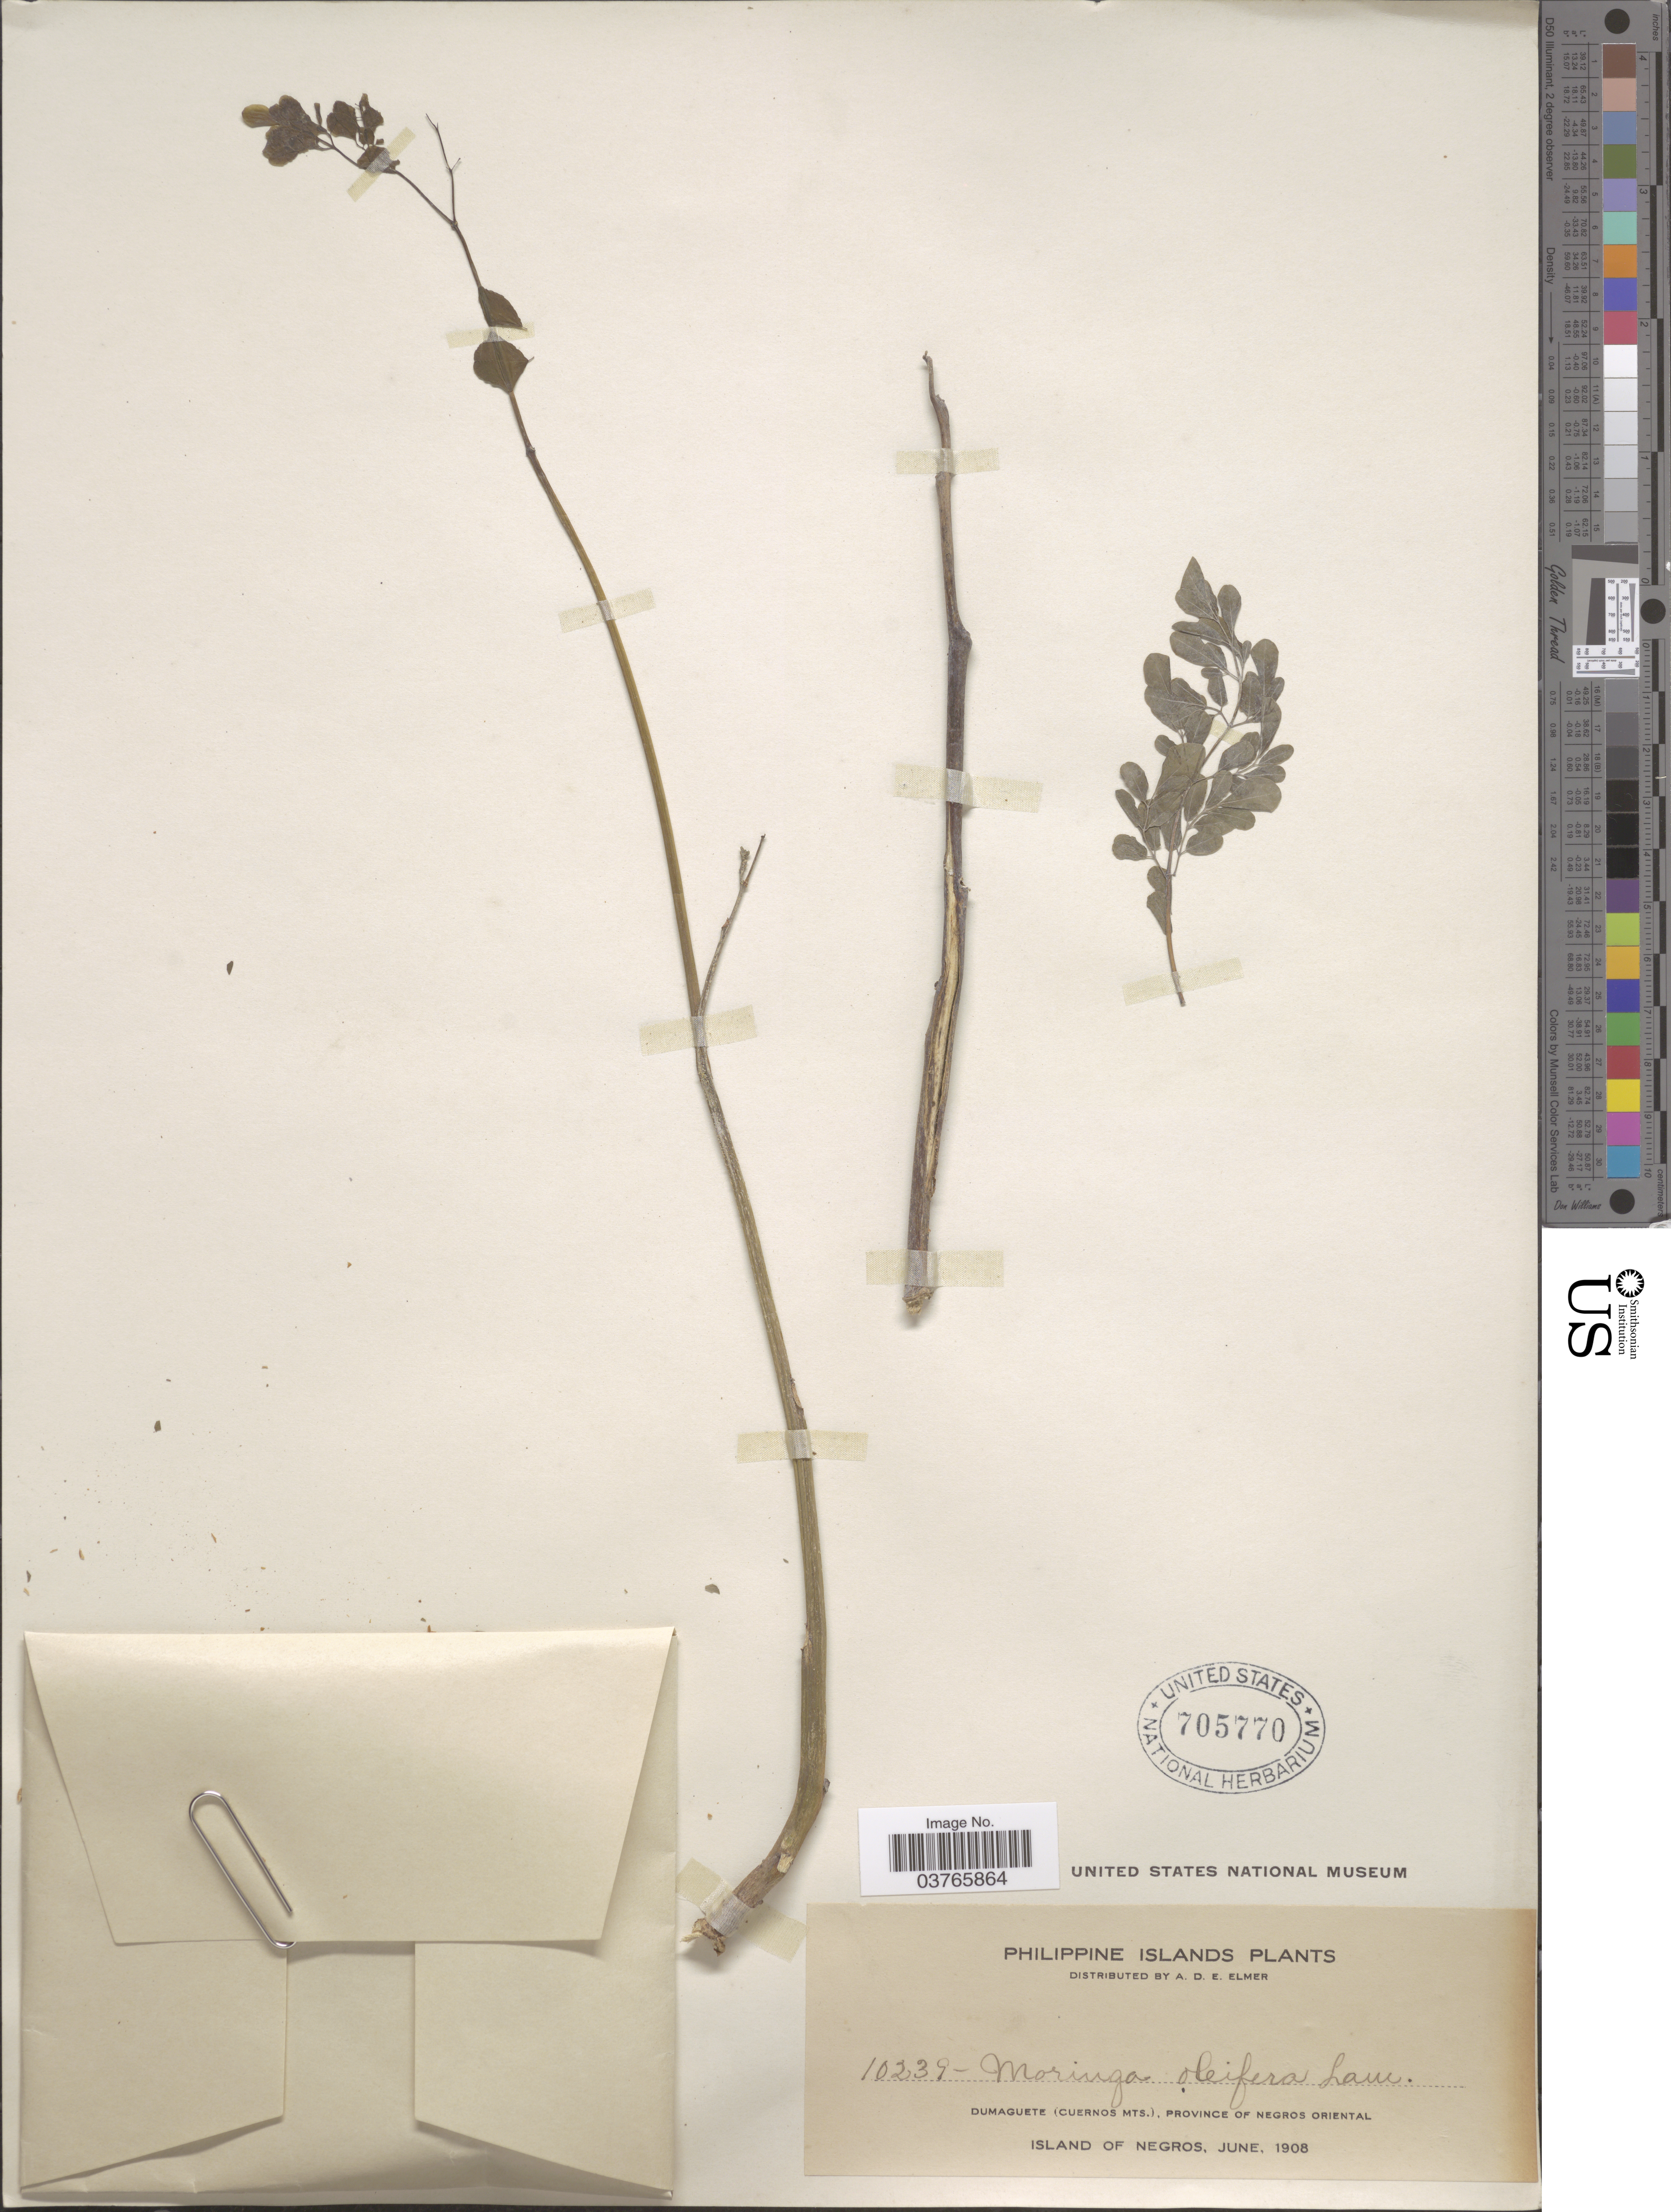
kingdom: Plantae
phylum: Tracheophyta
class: Magnoliopsida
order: Brassicales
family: Moringaceae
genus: Moringa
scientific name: Moringa oleifera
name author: Lam.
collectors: A. D. E. Elmer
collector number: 10239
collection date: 1908-06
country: Philippines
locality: Dumaguete (Cuernos Mts.) Province of Negros Oriental. Island of Negros.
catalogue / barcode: US 705770